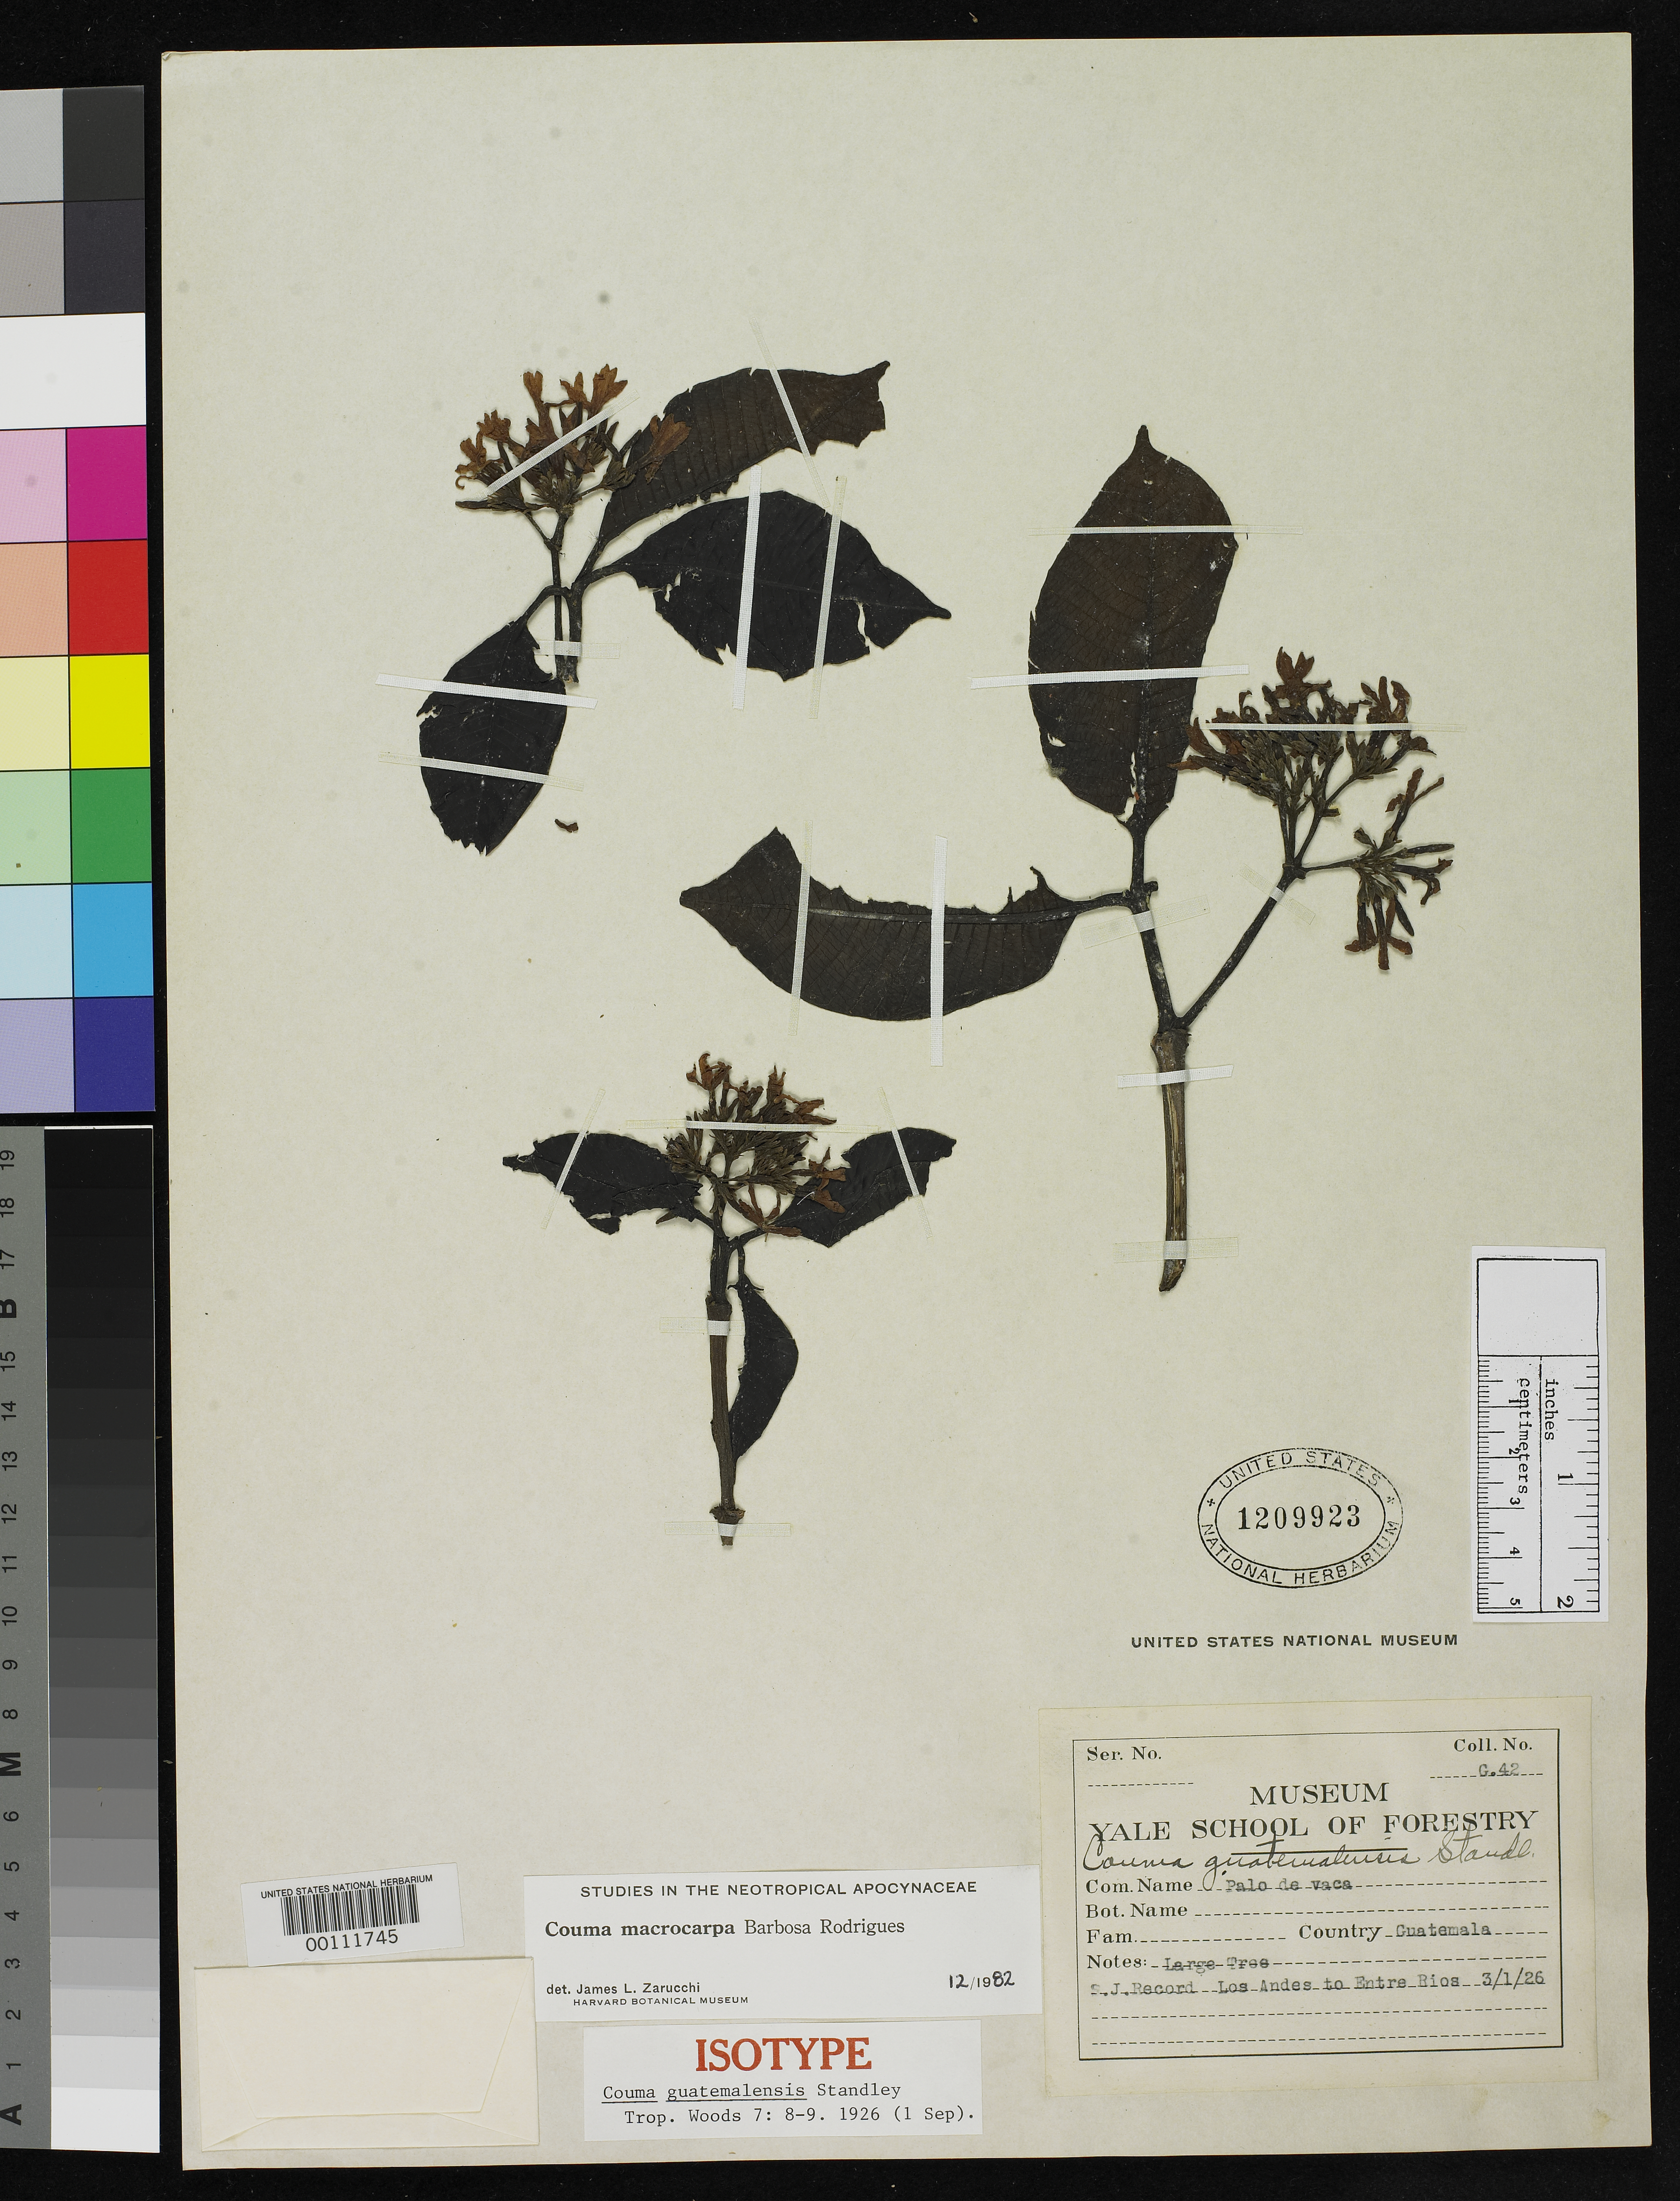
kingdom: Plantae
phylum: Tracheophyta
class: Magnoliopsida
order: Gentianales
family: Apocynaceae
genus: Couma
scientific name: Couma guatemalensis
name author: Standl.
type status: Isotype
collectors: S. J. Record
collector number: G 42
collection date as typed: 03 Jan 1926 or 01 Mar 1926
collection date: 1926-01-03 or 1926-03-01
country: Guatemala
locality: Los Andes to entre Rios.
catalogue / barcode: US 1209923